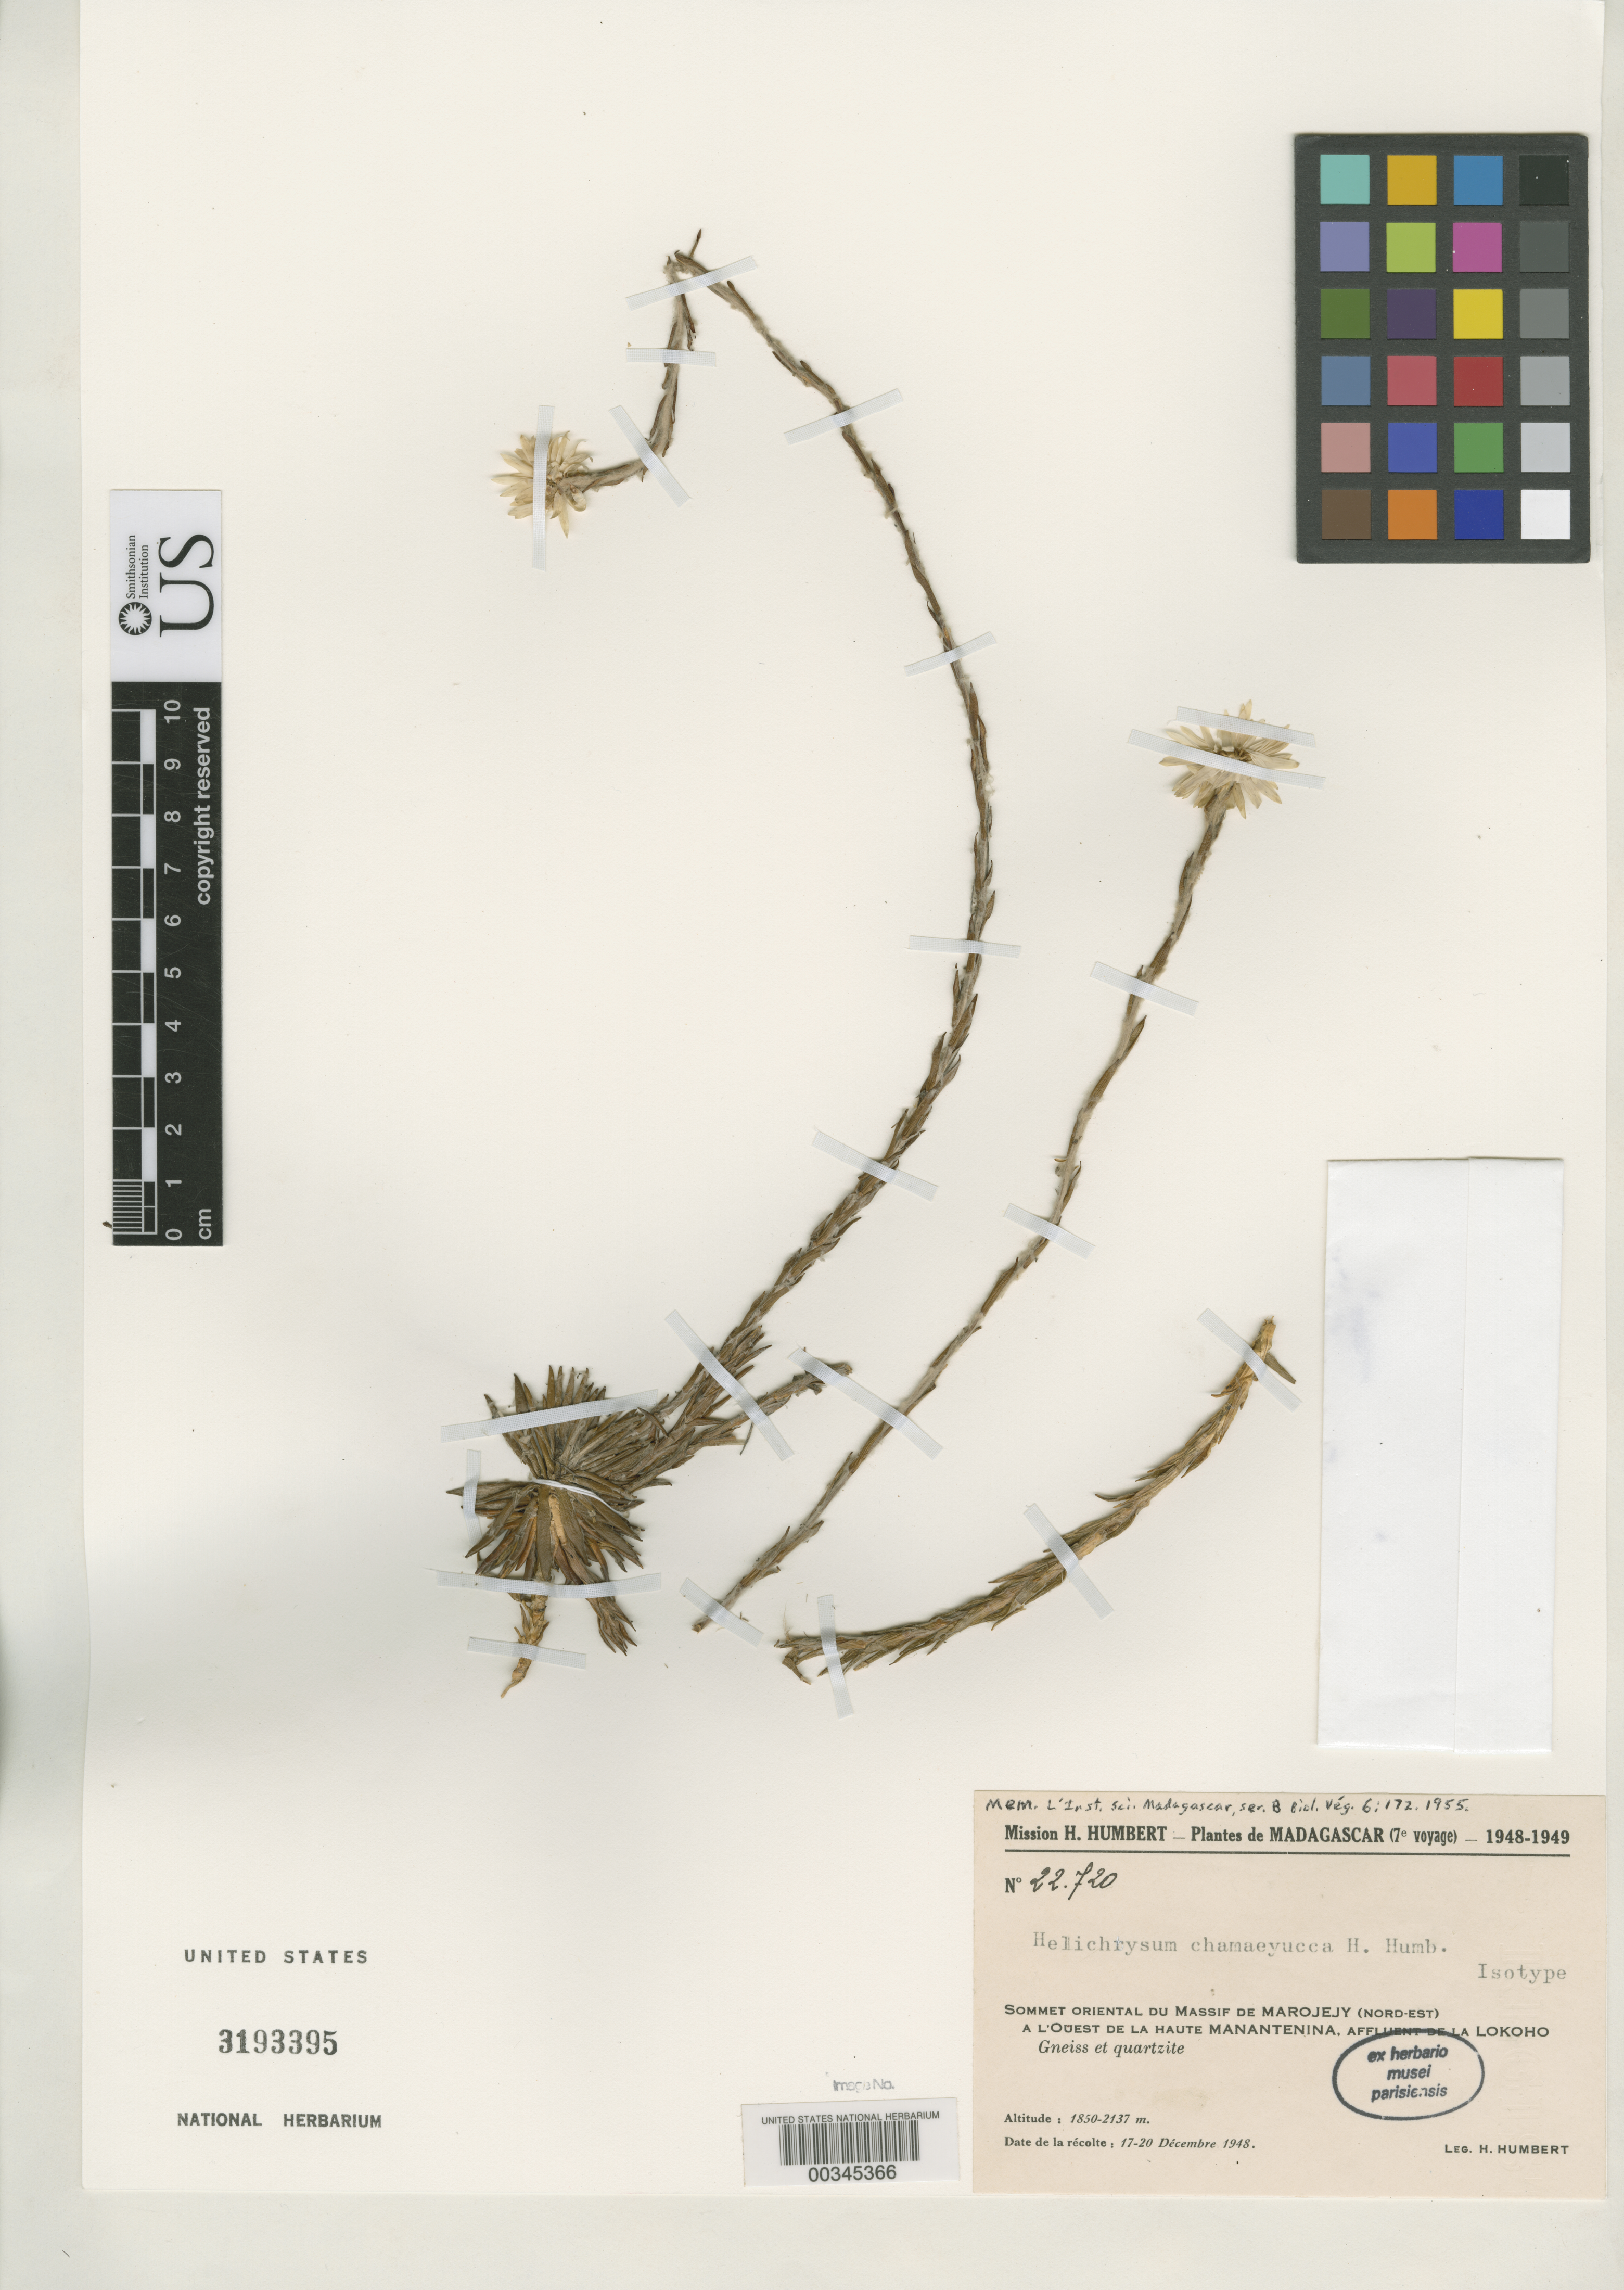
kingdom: Plantae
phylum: Tracheophyta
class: Magnoliopsida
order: Asterales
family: Asteraceae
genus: Helichrysum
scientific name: Helichrysum chamaeyucca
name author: Humbert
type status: Isotype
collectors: H. Humbert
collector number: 22720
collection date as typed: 17 Dec 1948 to 20 Dec 1948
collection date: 1948-12-17/1948-12-20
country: Madagascar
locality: Sommet Oriental du Massif de Marojejy (NE) a l'ouest de La haute Manantenina, affluent de La Lokoho.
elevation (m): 1850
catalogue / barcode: US 3193395